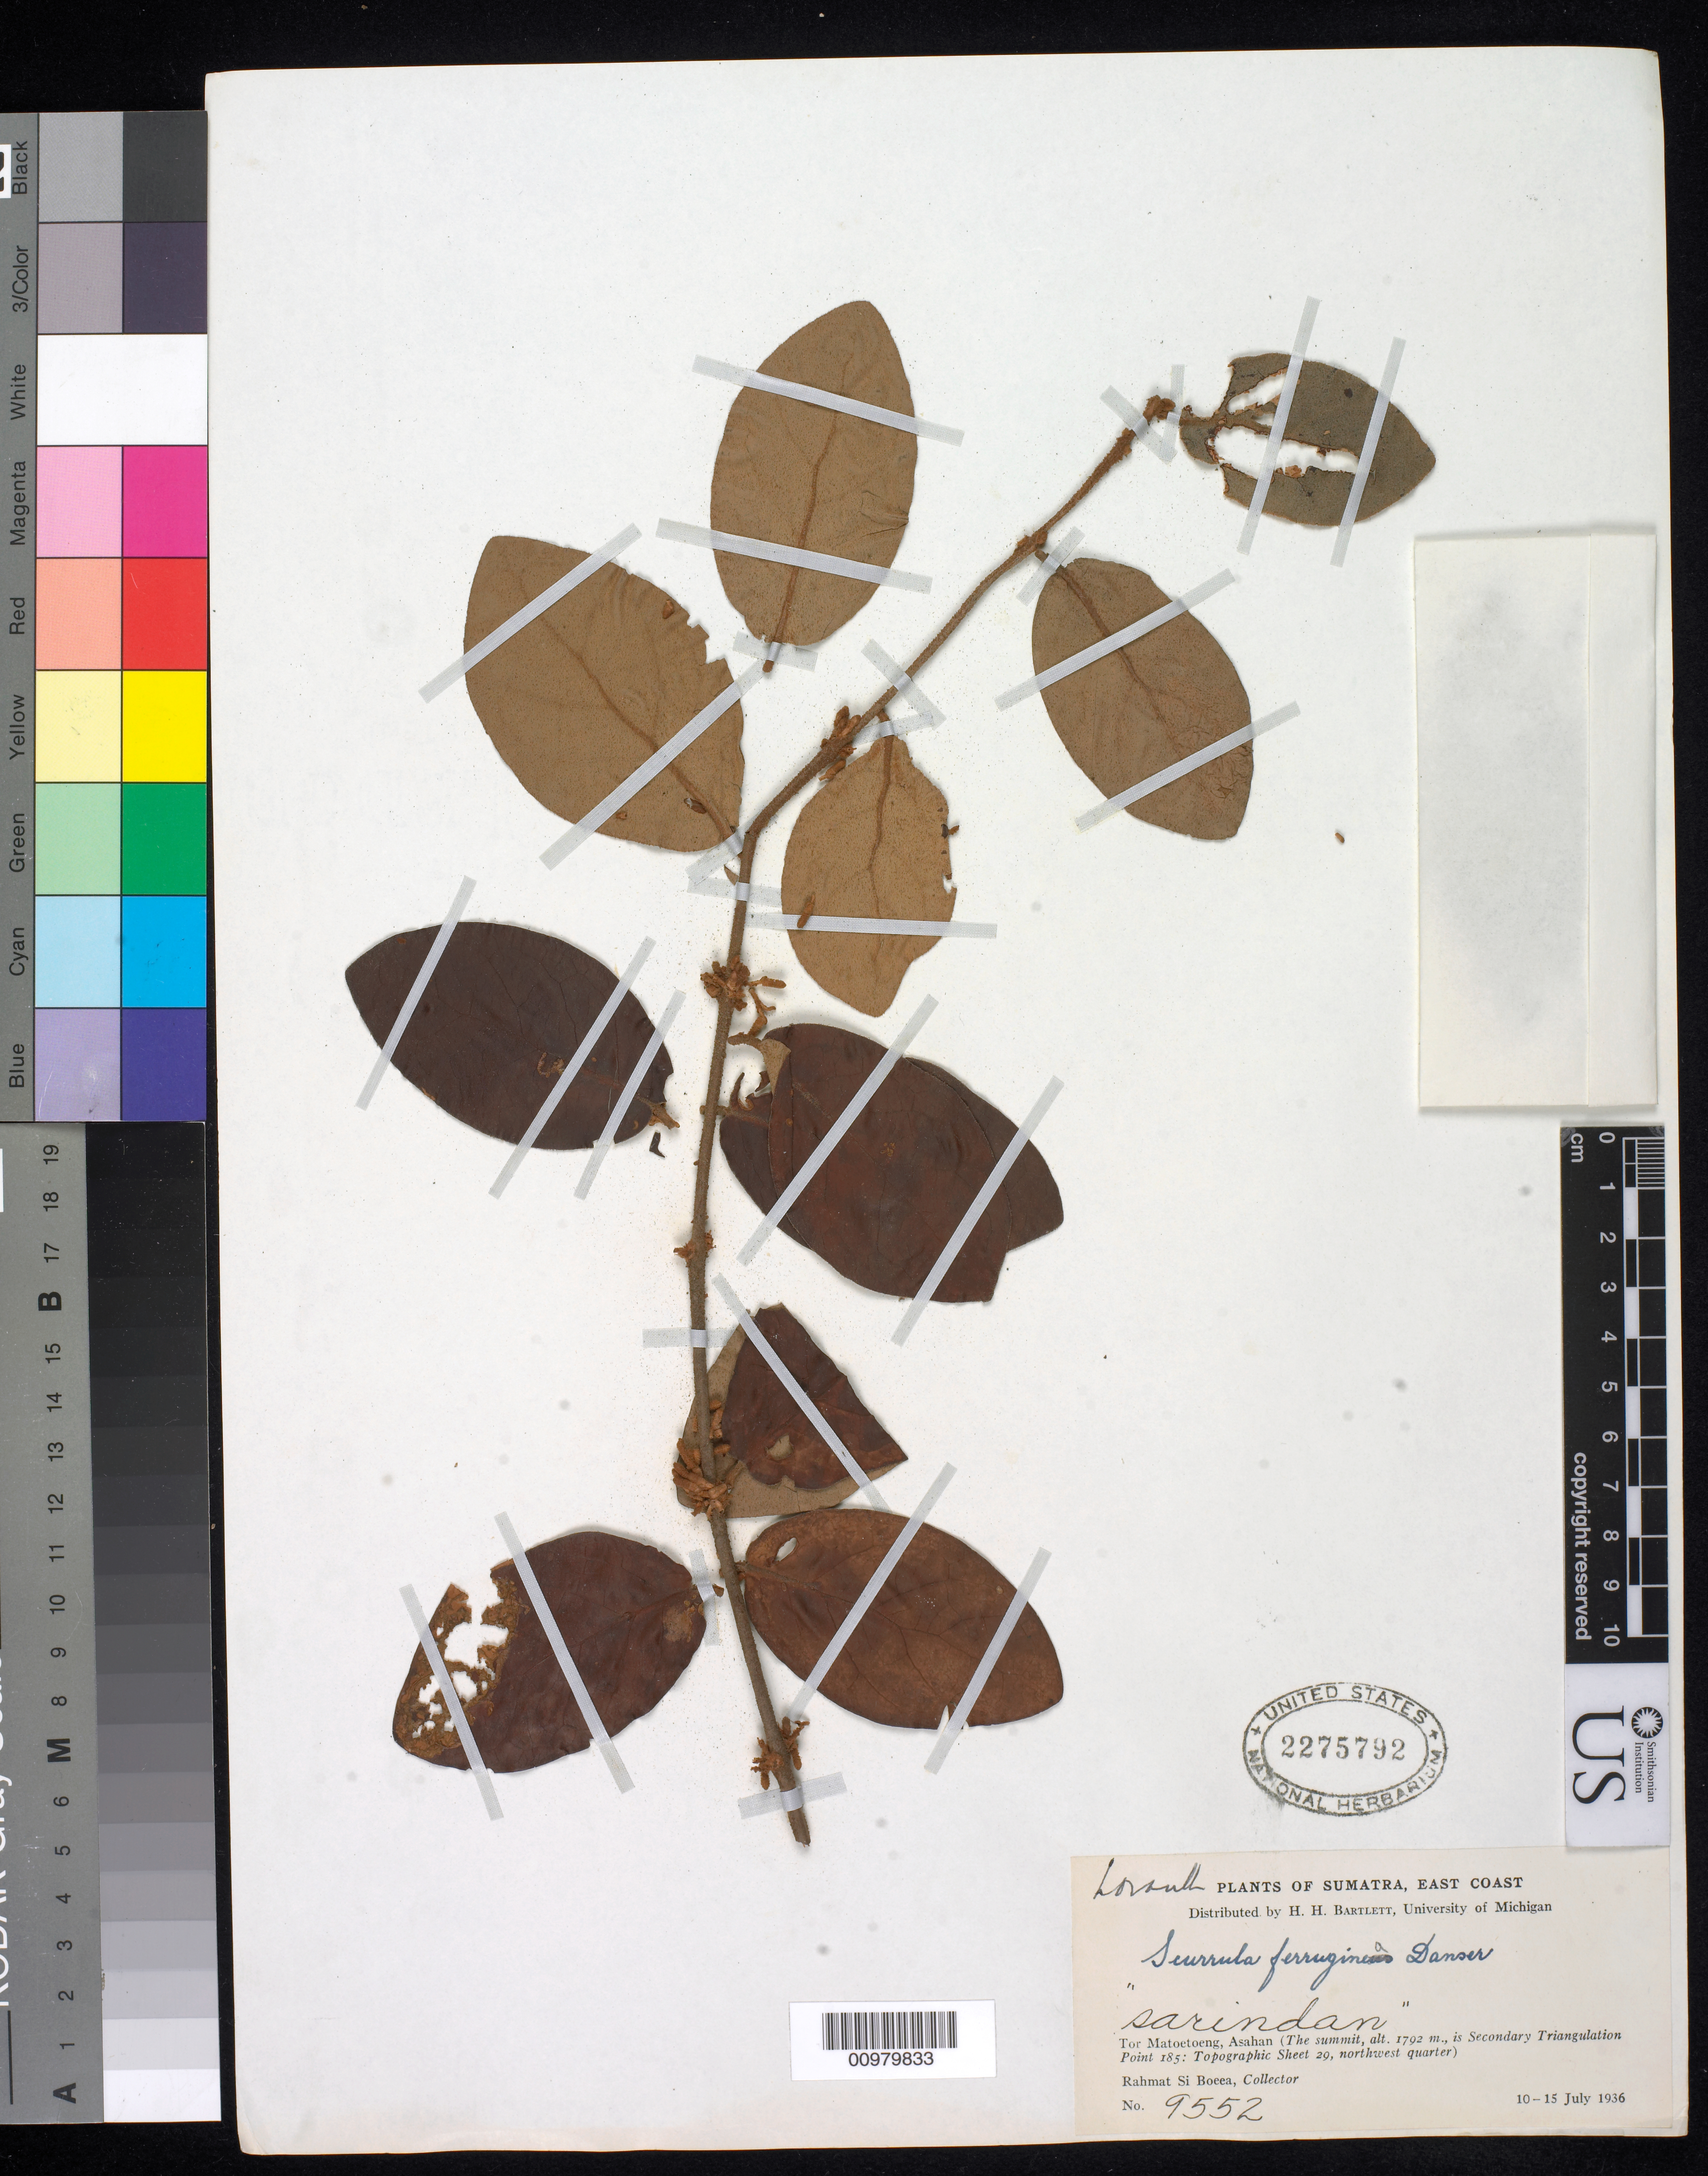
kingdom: Plantae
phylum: Tracheophyta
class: Magnoliopsida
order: Santalales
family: Loranthaceae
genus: Scurrula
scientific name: Scurrula ferruginea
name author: (Jack) Danser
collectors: Rahmat Si Boeea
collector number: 9552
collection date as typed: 10 Jul 1936 and 15 Jul 1936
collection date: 1936-07-10,1936-07-15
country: Indonesia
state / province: Sumatra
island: Sumatra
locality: East Coast, Asahan, Tor Matoetoeng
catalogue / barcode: US 2275792